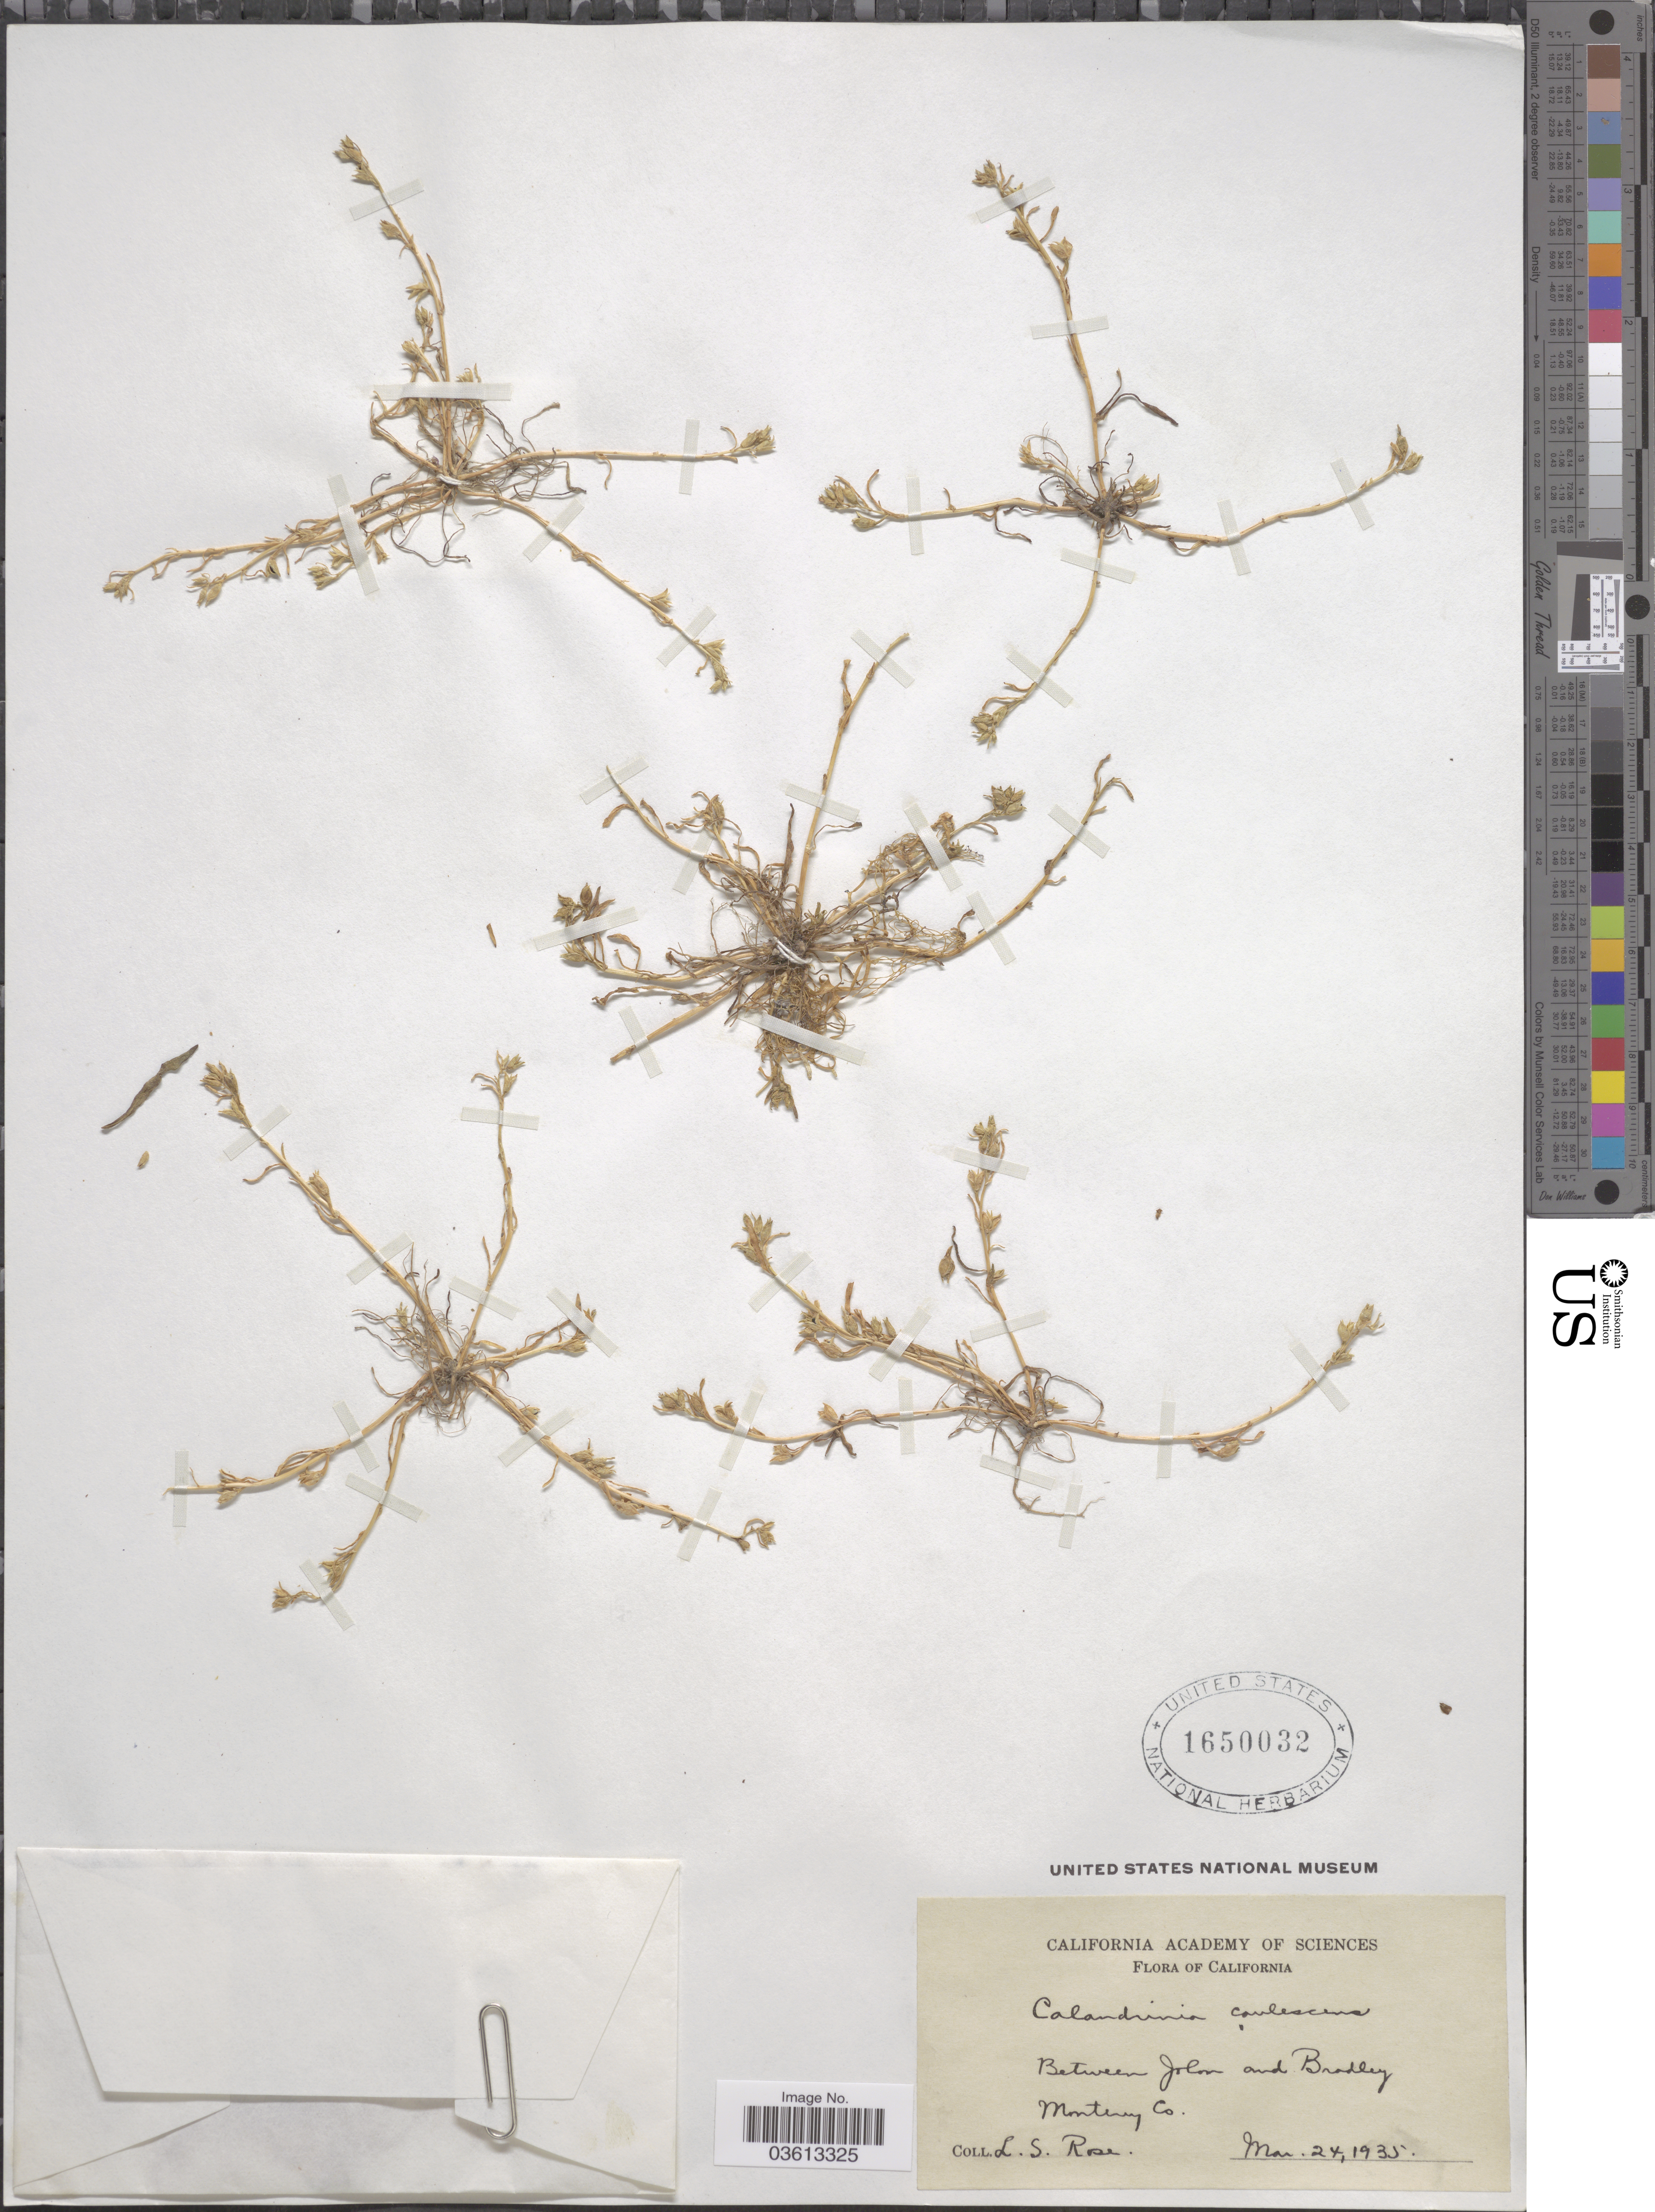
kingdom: Plantae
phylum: Tracheophyta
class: Magnoliopsida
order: Caryophyllales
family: Montiaceae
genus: Calandrinia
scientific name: Calandrinia ciliata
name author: (Ruiz & Pav.) DC.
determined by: Strong, Mark T., (BOT), Smithsonian Institution - National Museum of Natural History (UNITED STATES)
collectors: L. S. Rose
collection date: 1935-03-24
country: United States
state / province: California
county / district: Monterey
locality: Between Jolon and Bradley. Monterey Co.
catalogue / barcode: US 1650032